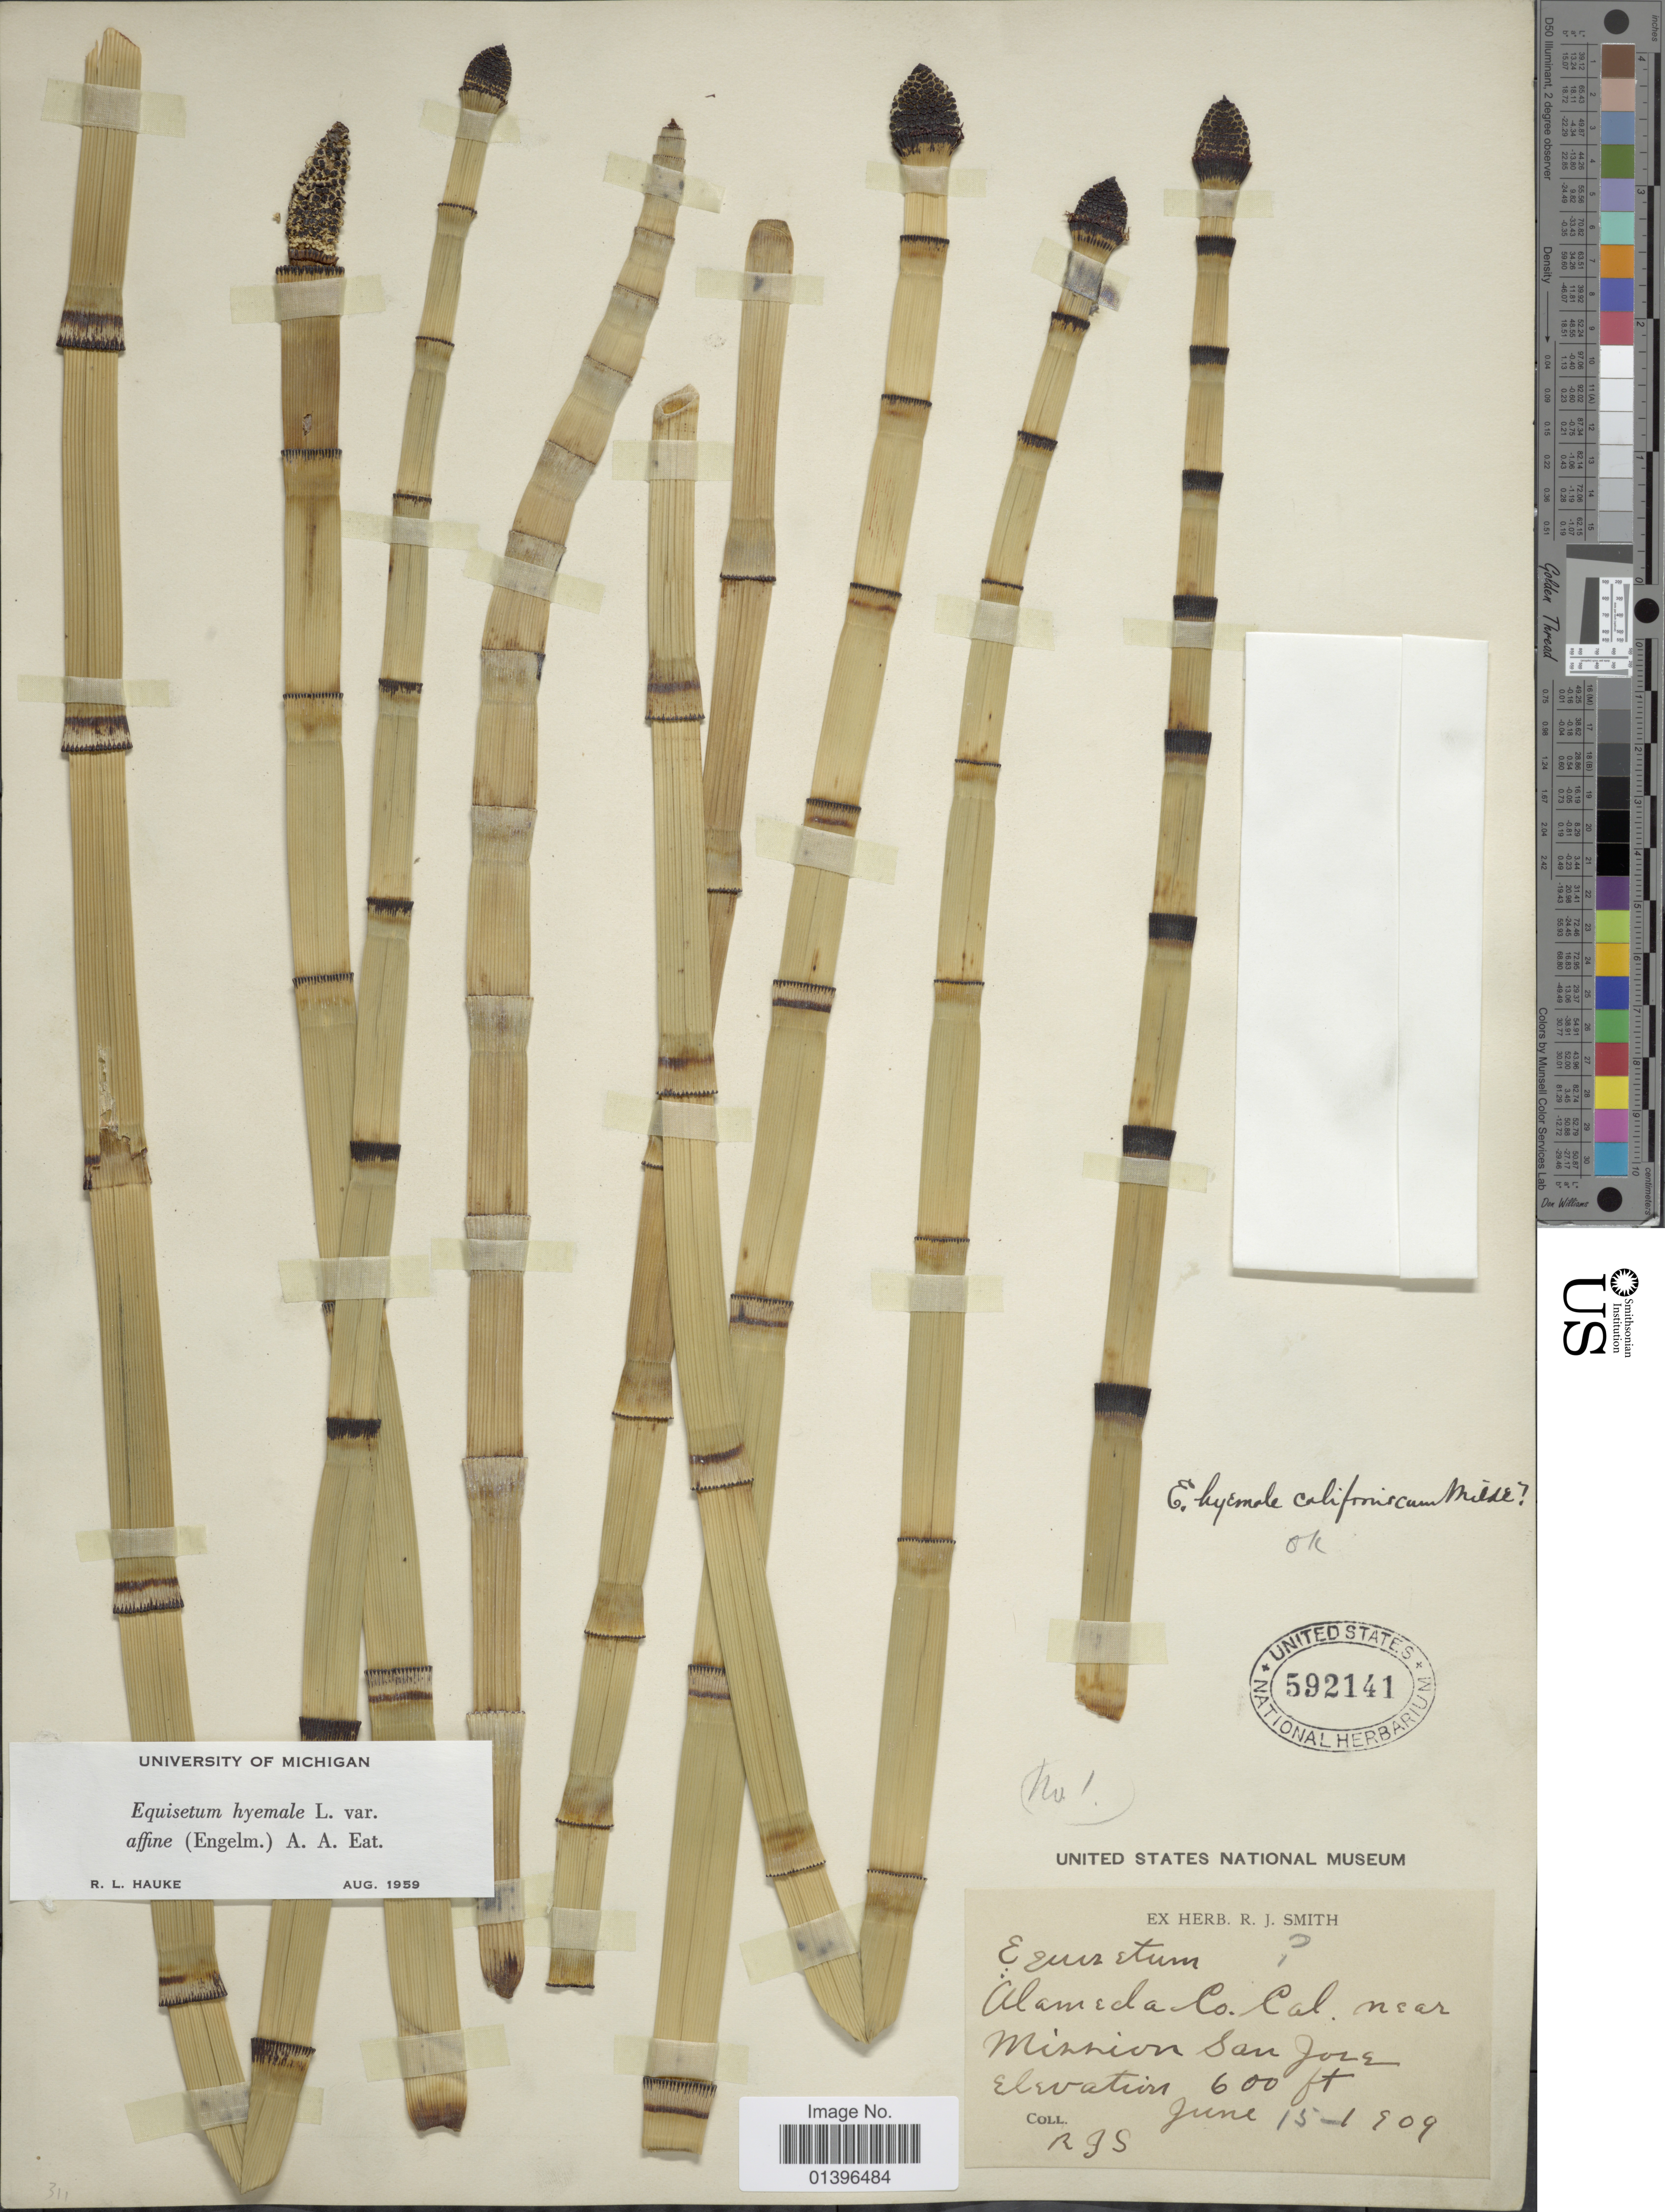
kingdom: Plantae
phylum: Tracheophyta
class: Polypodiopsida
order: Equisetales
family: Equisetaceae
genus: Equisetum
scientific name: Equisetum hyemale var. affine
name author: (Engelm.) A.A. Eaton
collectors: R. J. Smith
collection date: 1909-06-15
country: United States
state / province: California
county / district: Alameda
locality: Alameda Co. near Mission San Jose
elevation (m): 183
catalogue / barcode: US 592141